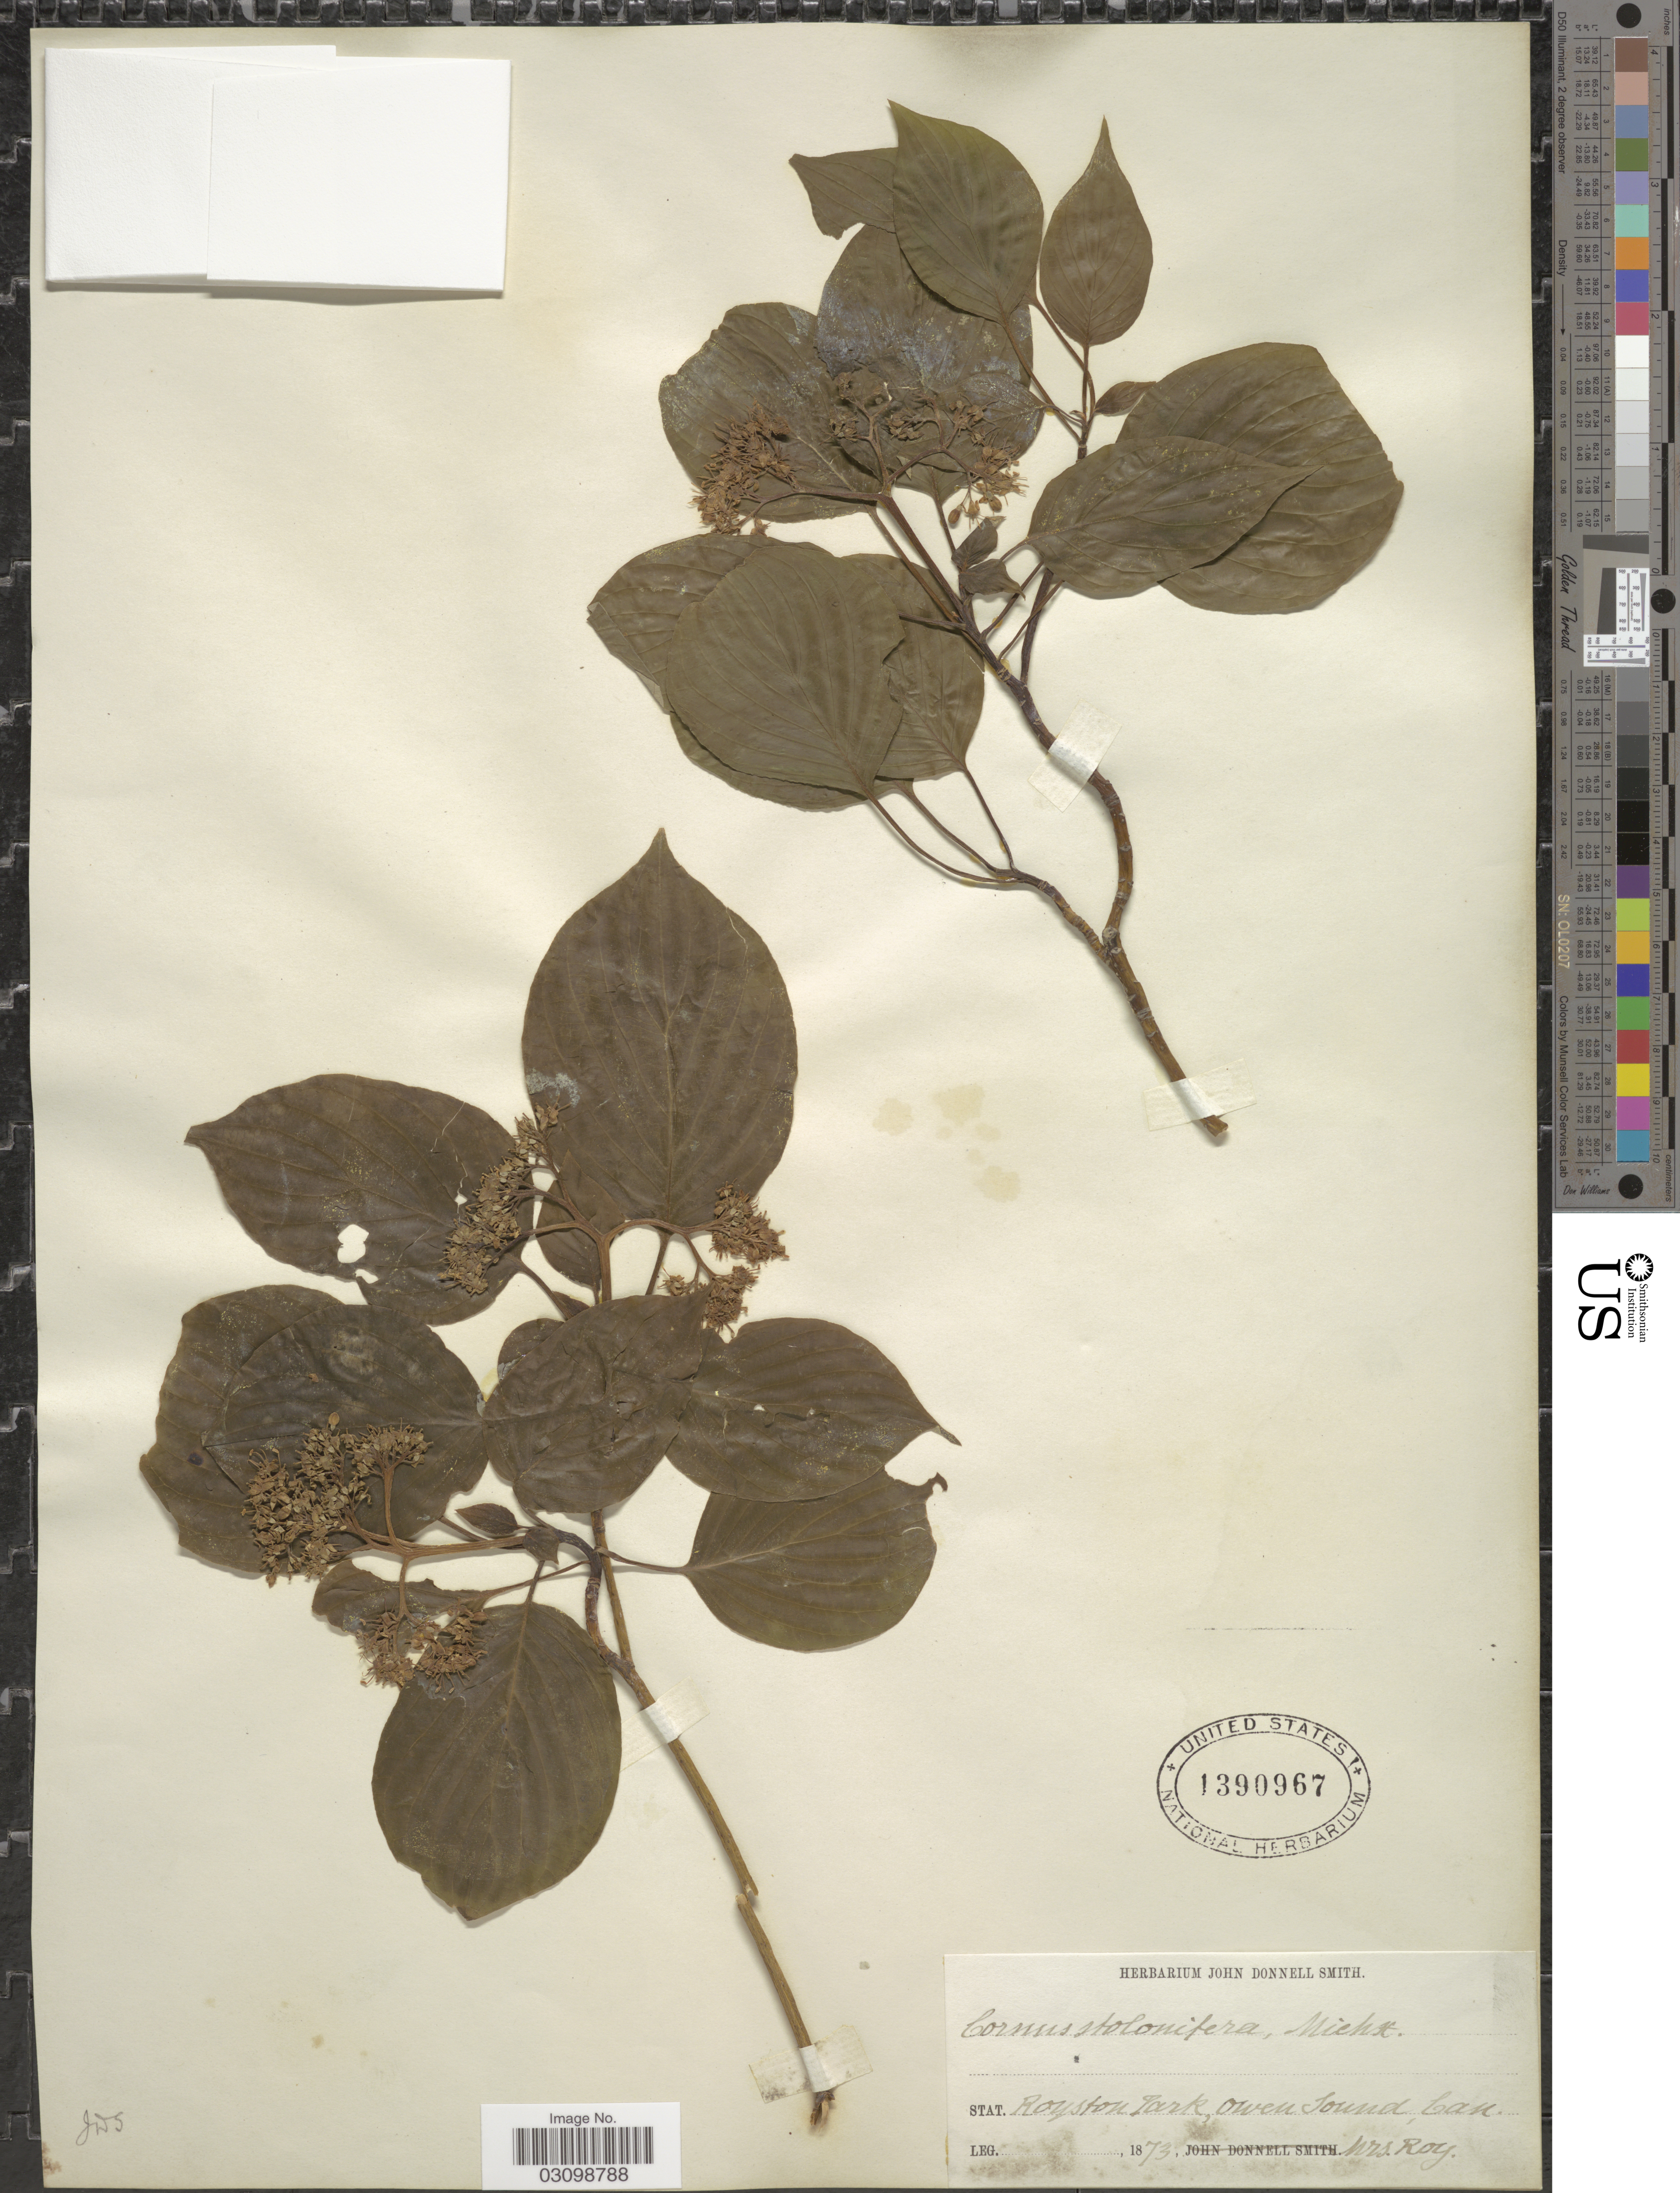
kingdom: Plantae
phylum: Tracheophyta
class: Magnoliopsida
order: Cornales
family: Cornaceae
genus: Cornus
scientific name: Cornus alternifolia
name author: L.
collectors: Roy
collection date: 1873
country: Canada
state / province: Ontario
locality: Stat. Royston Park, Owen Sound, Can.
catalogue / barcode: US 1390967